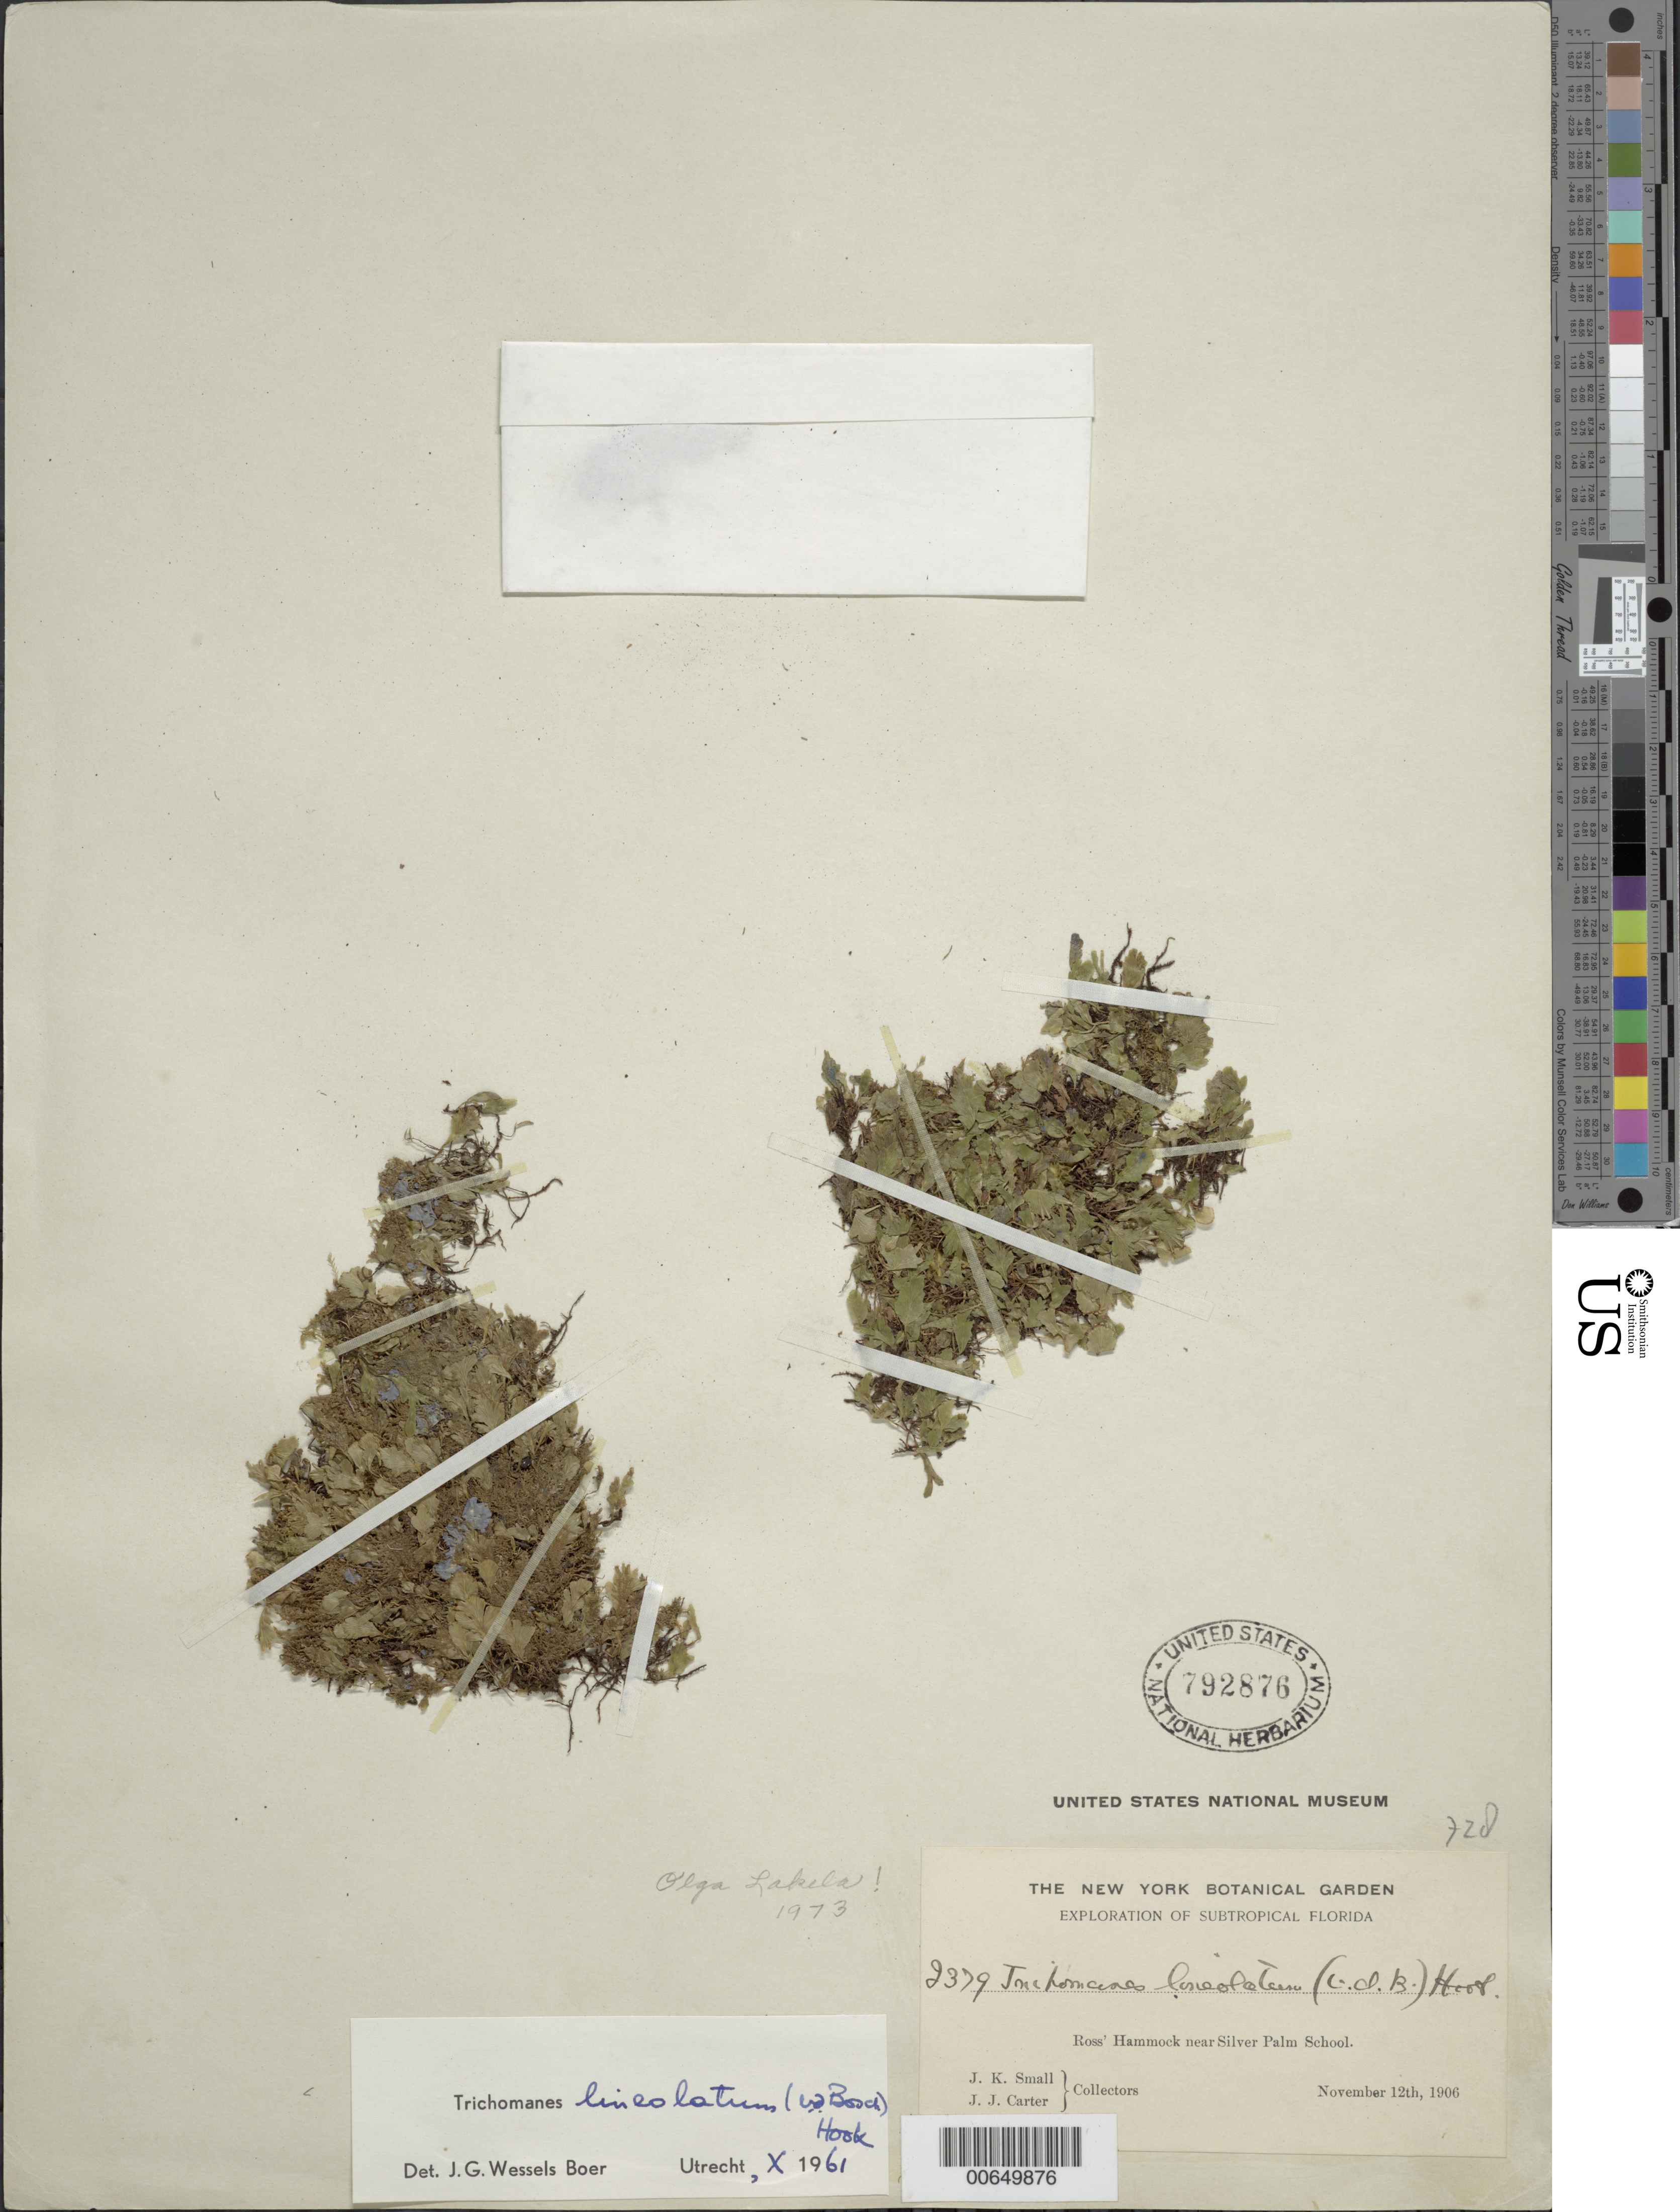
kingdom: Plantae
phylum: Tracheophyta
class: Polypodiopsida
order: Hymenophyllales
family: Hymenophyllaceae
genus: Didymoglossum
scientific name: Didymoglossum lineolatum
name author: Bosch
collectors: J. K. Small & J. J. Carter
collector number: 2379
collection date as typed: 12 Nov 1906 or 11 Dec 1906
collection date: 1906-11-12 or 1906-12-11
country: United States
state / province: Florida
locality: Ross' Hammock, near Silver Palm School.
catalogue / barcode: US 792876